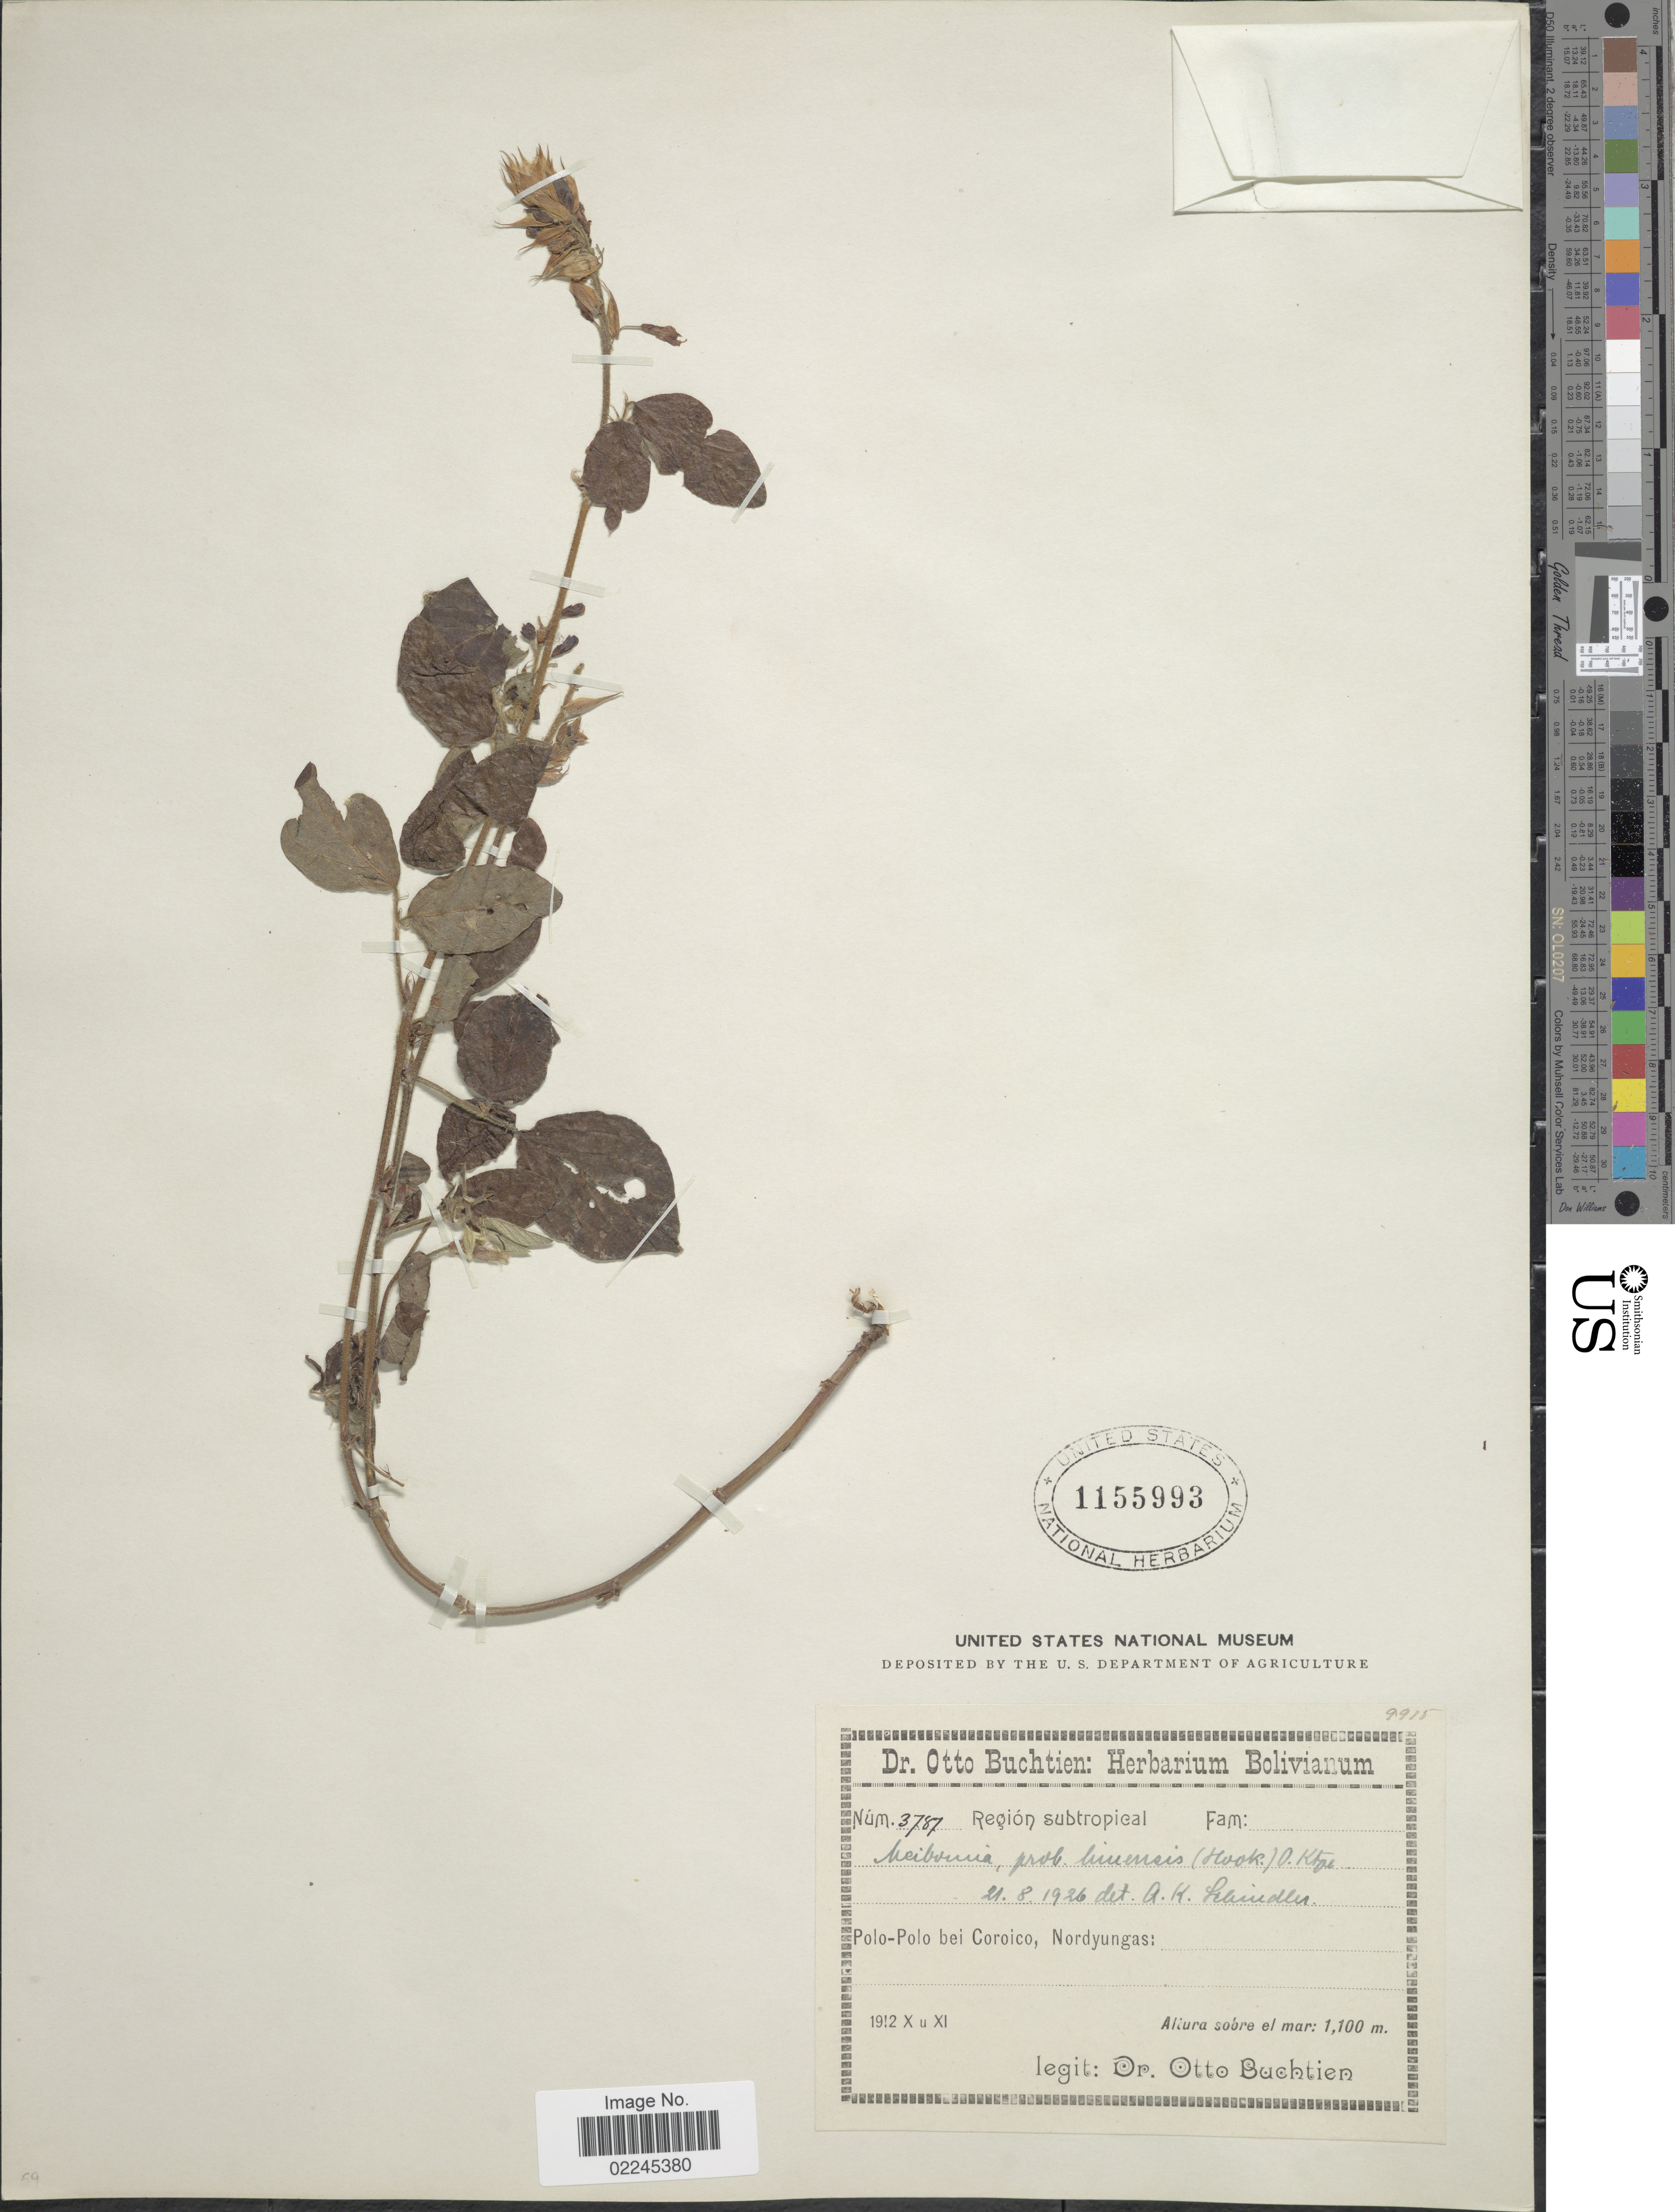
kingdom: Plantae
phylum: Tracheophyta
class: Magnoliopsida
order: Fabales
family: Fabaceae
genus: Desmodium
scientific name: Desmodium limense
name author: Hook.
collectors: O. Buchtien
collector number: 3787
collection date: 1912-10/1912-11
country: Bolivia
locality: Polo-Polo bei Coroico, Nordyungas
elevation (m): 1100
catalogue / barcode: US 1155993